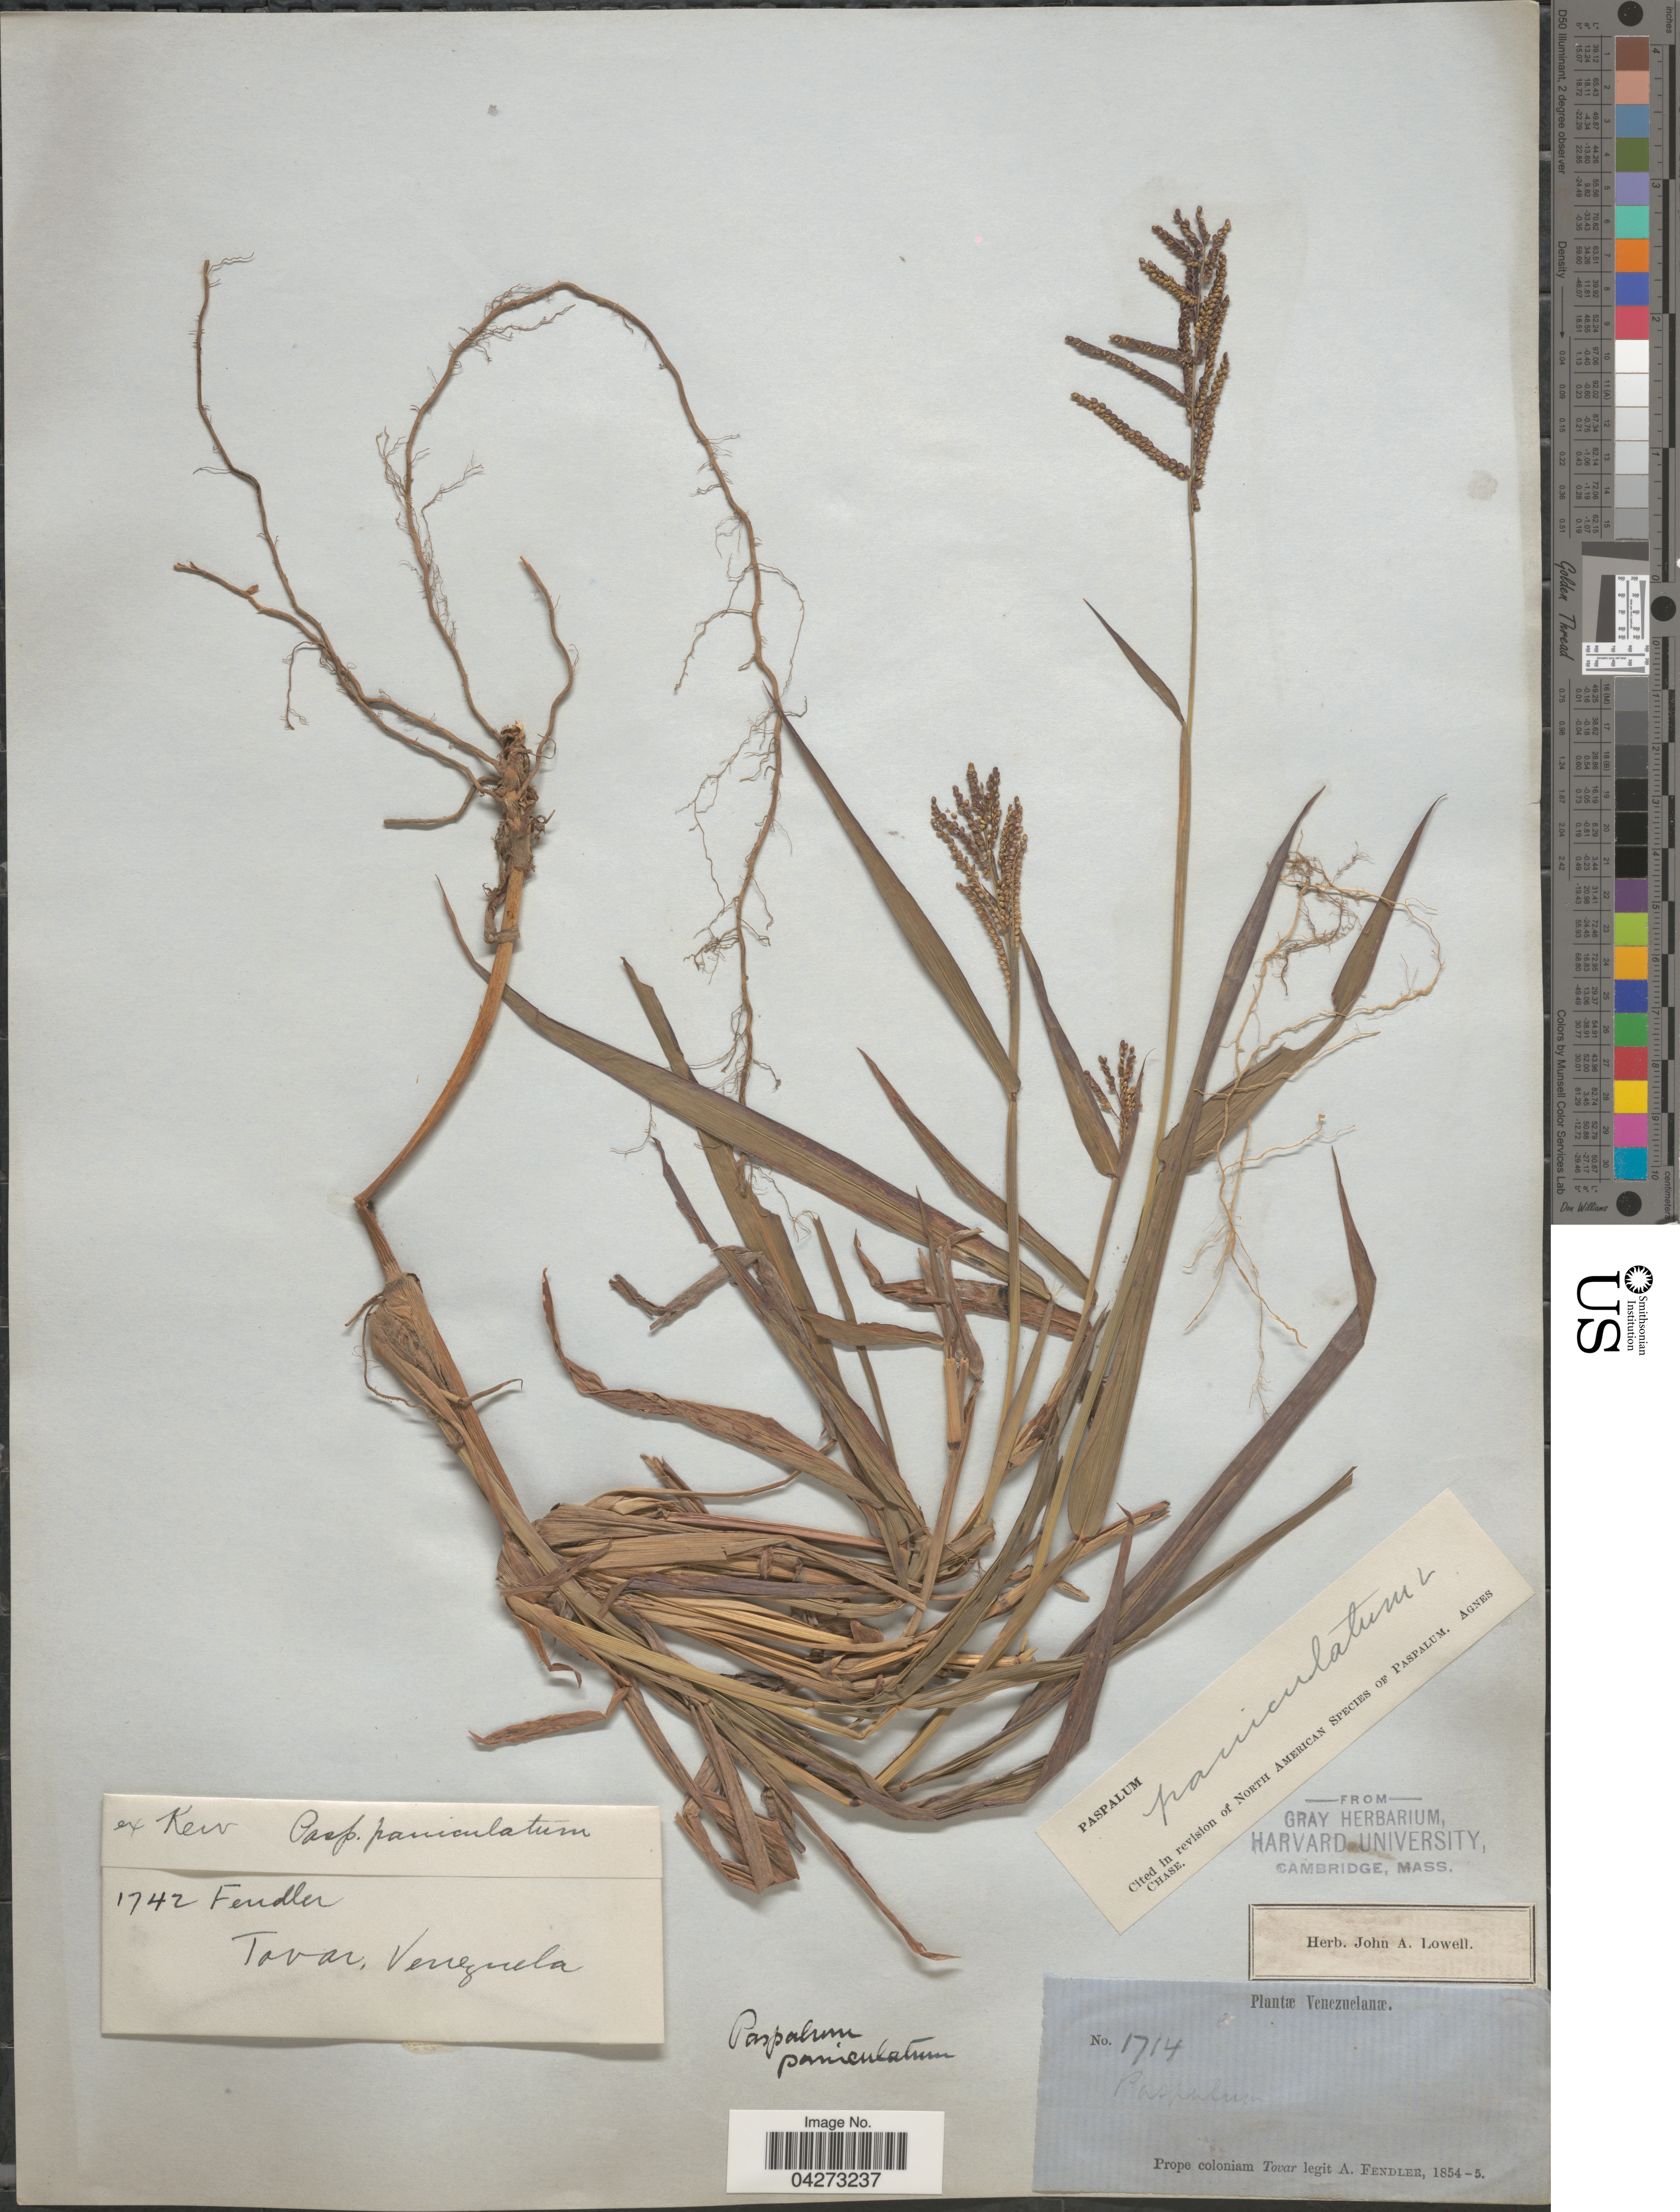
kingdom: Plantae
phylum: Tracheophyta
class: Liliopsida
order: Poales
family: Poaceae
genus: Paspalum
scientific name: Paspalum paniculatum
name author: L.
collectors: A. Fendler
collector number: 1742/1714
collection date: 1854/1855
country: Venezuela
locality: Prope coloniam Tovar.